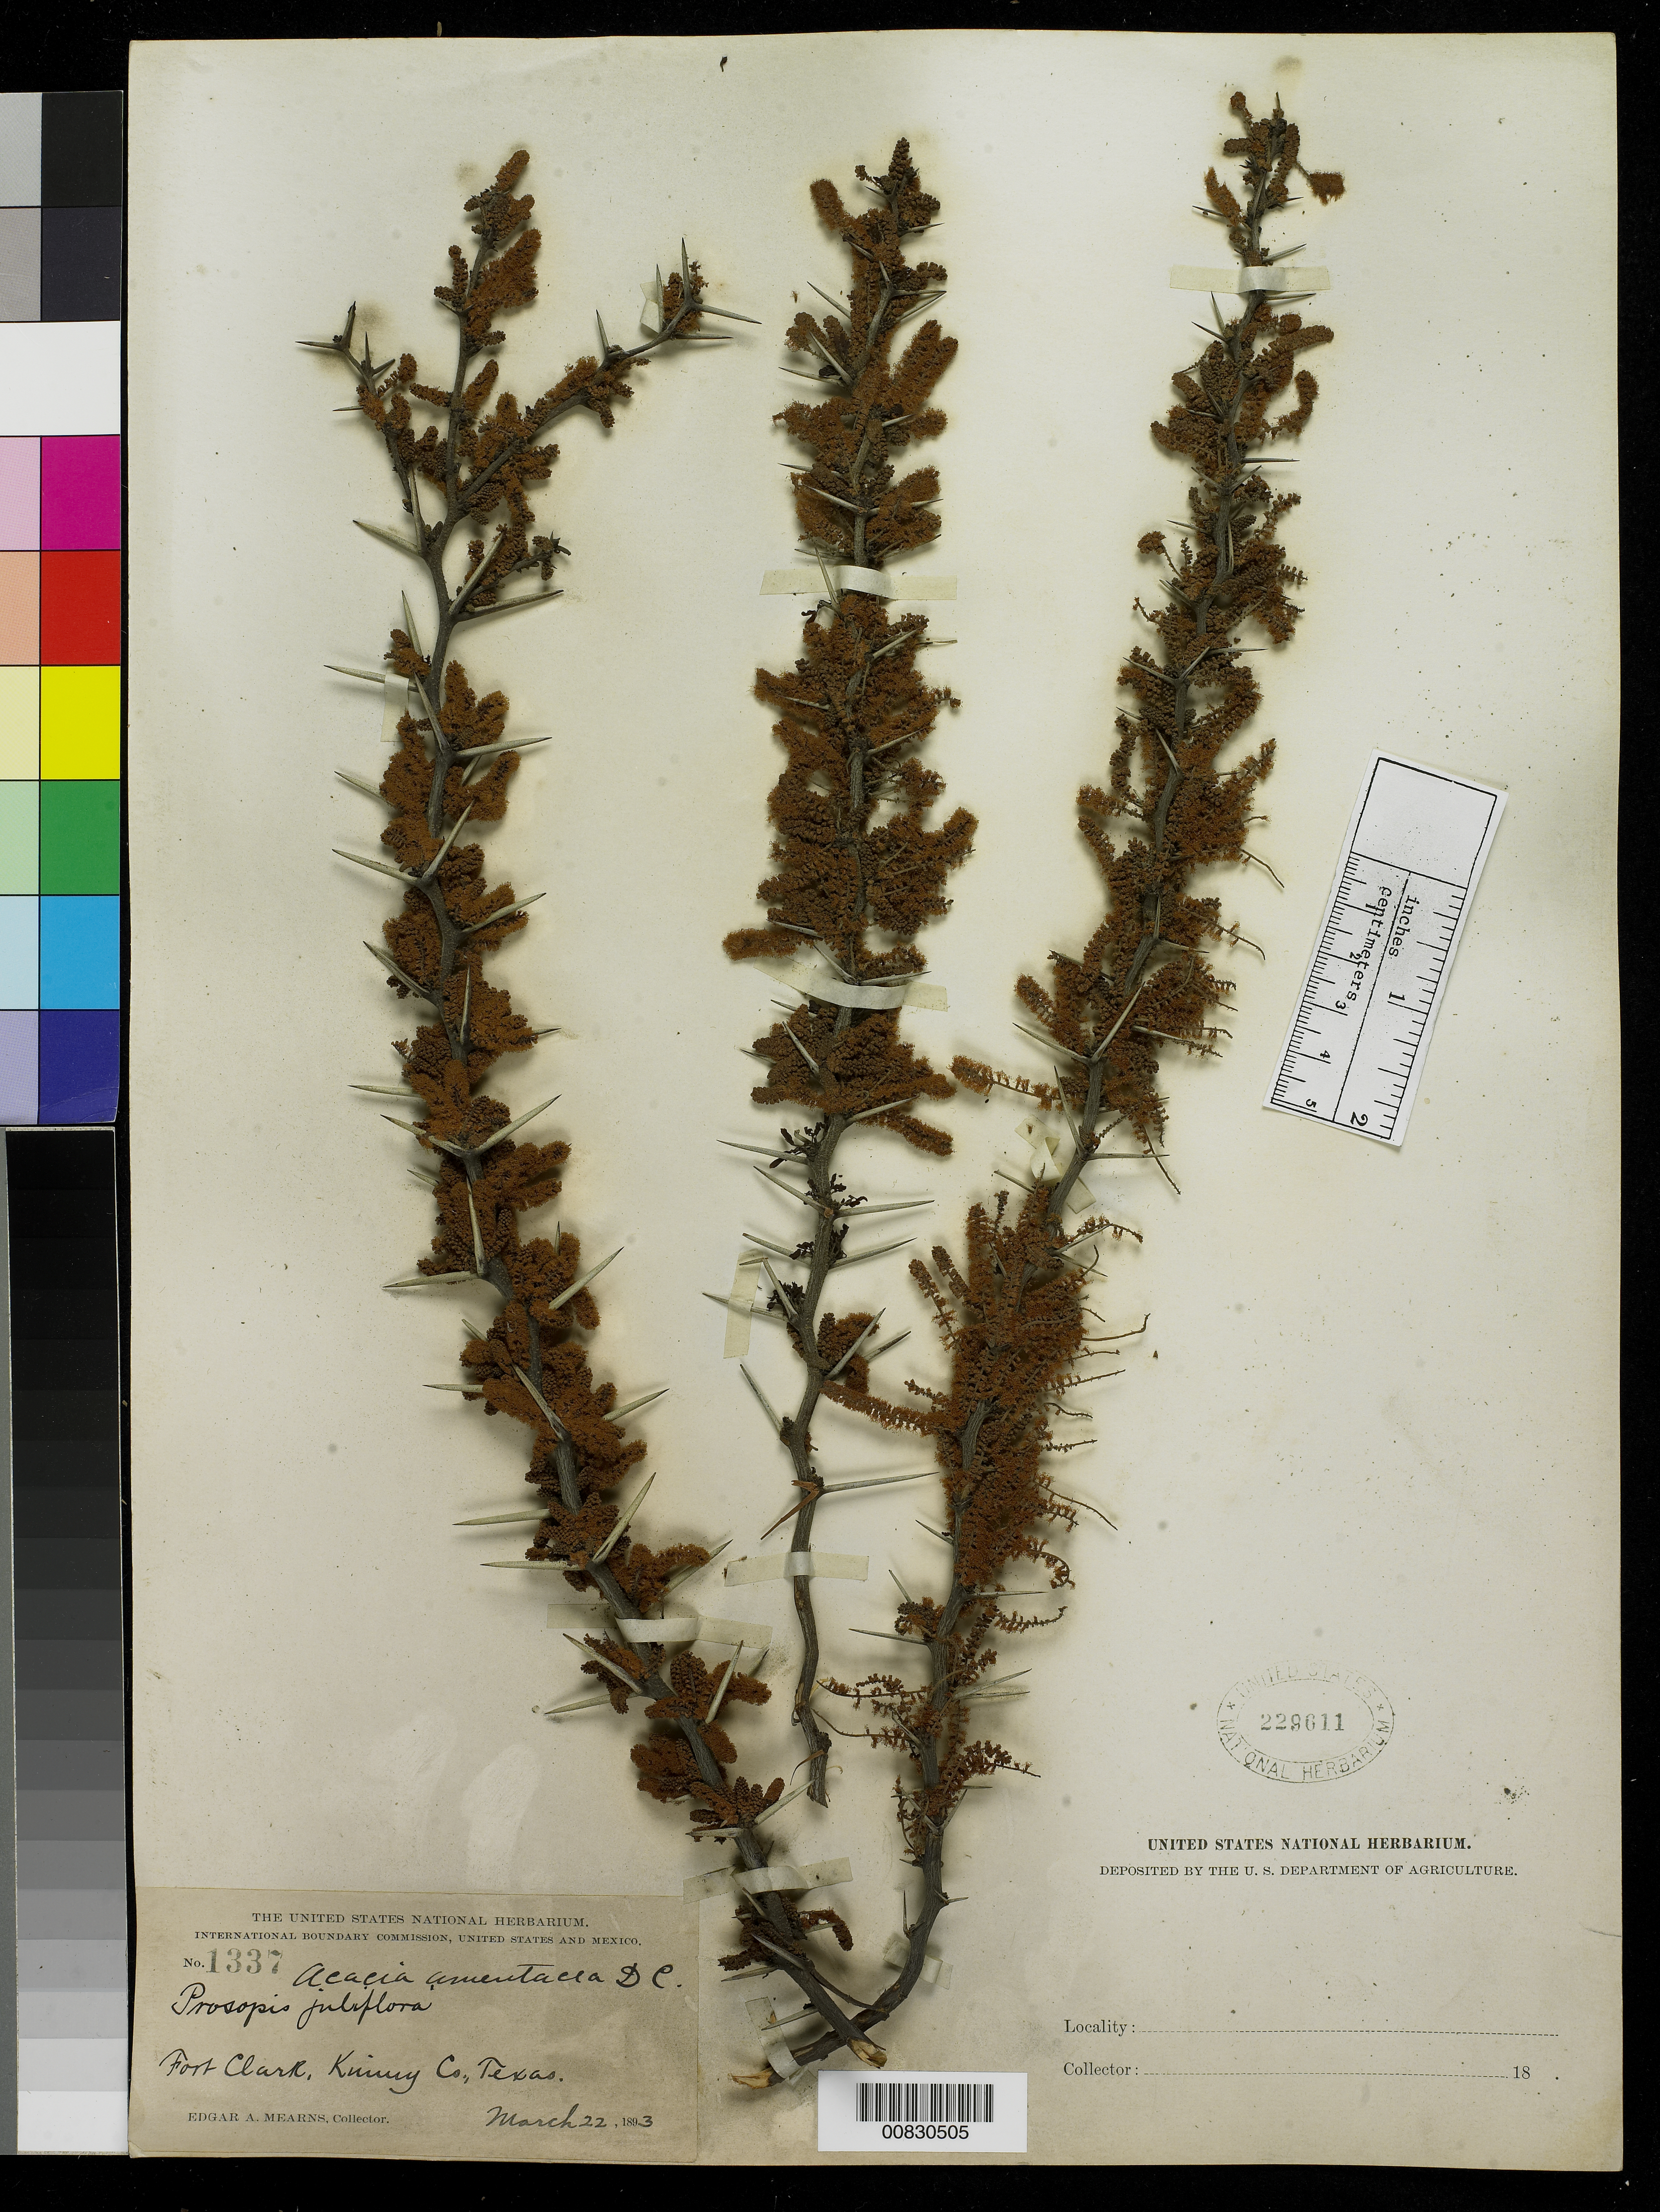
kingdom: Plantae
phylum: Tracheophyta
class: Magnoliopsida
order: Fabales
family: Fabaceae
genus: Vachellia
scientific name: Vachellia rigidula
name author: (Benth.) Seigler & Ebinger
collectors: E. A. Mearns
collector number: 1337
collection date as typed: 22 Mar 1893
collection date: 1893-03-22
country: United States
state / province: Texas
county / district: Kinney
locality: Fort Clark, Kinney County, Texas.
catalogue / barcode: US 229611